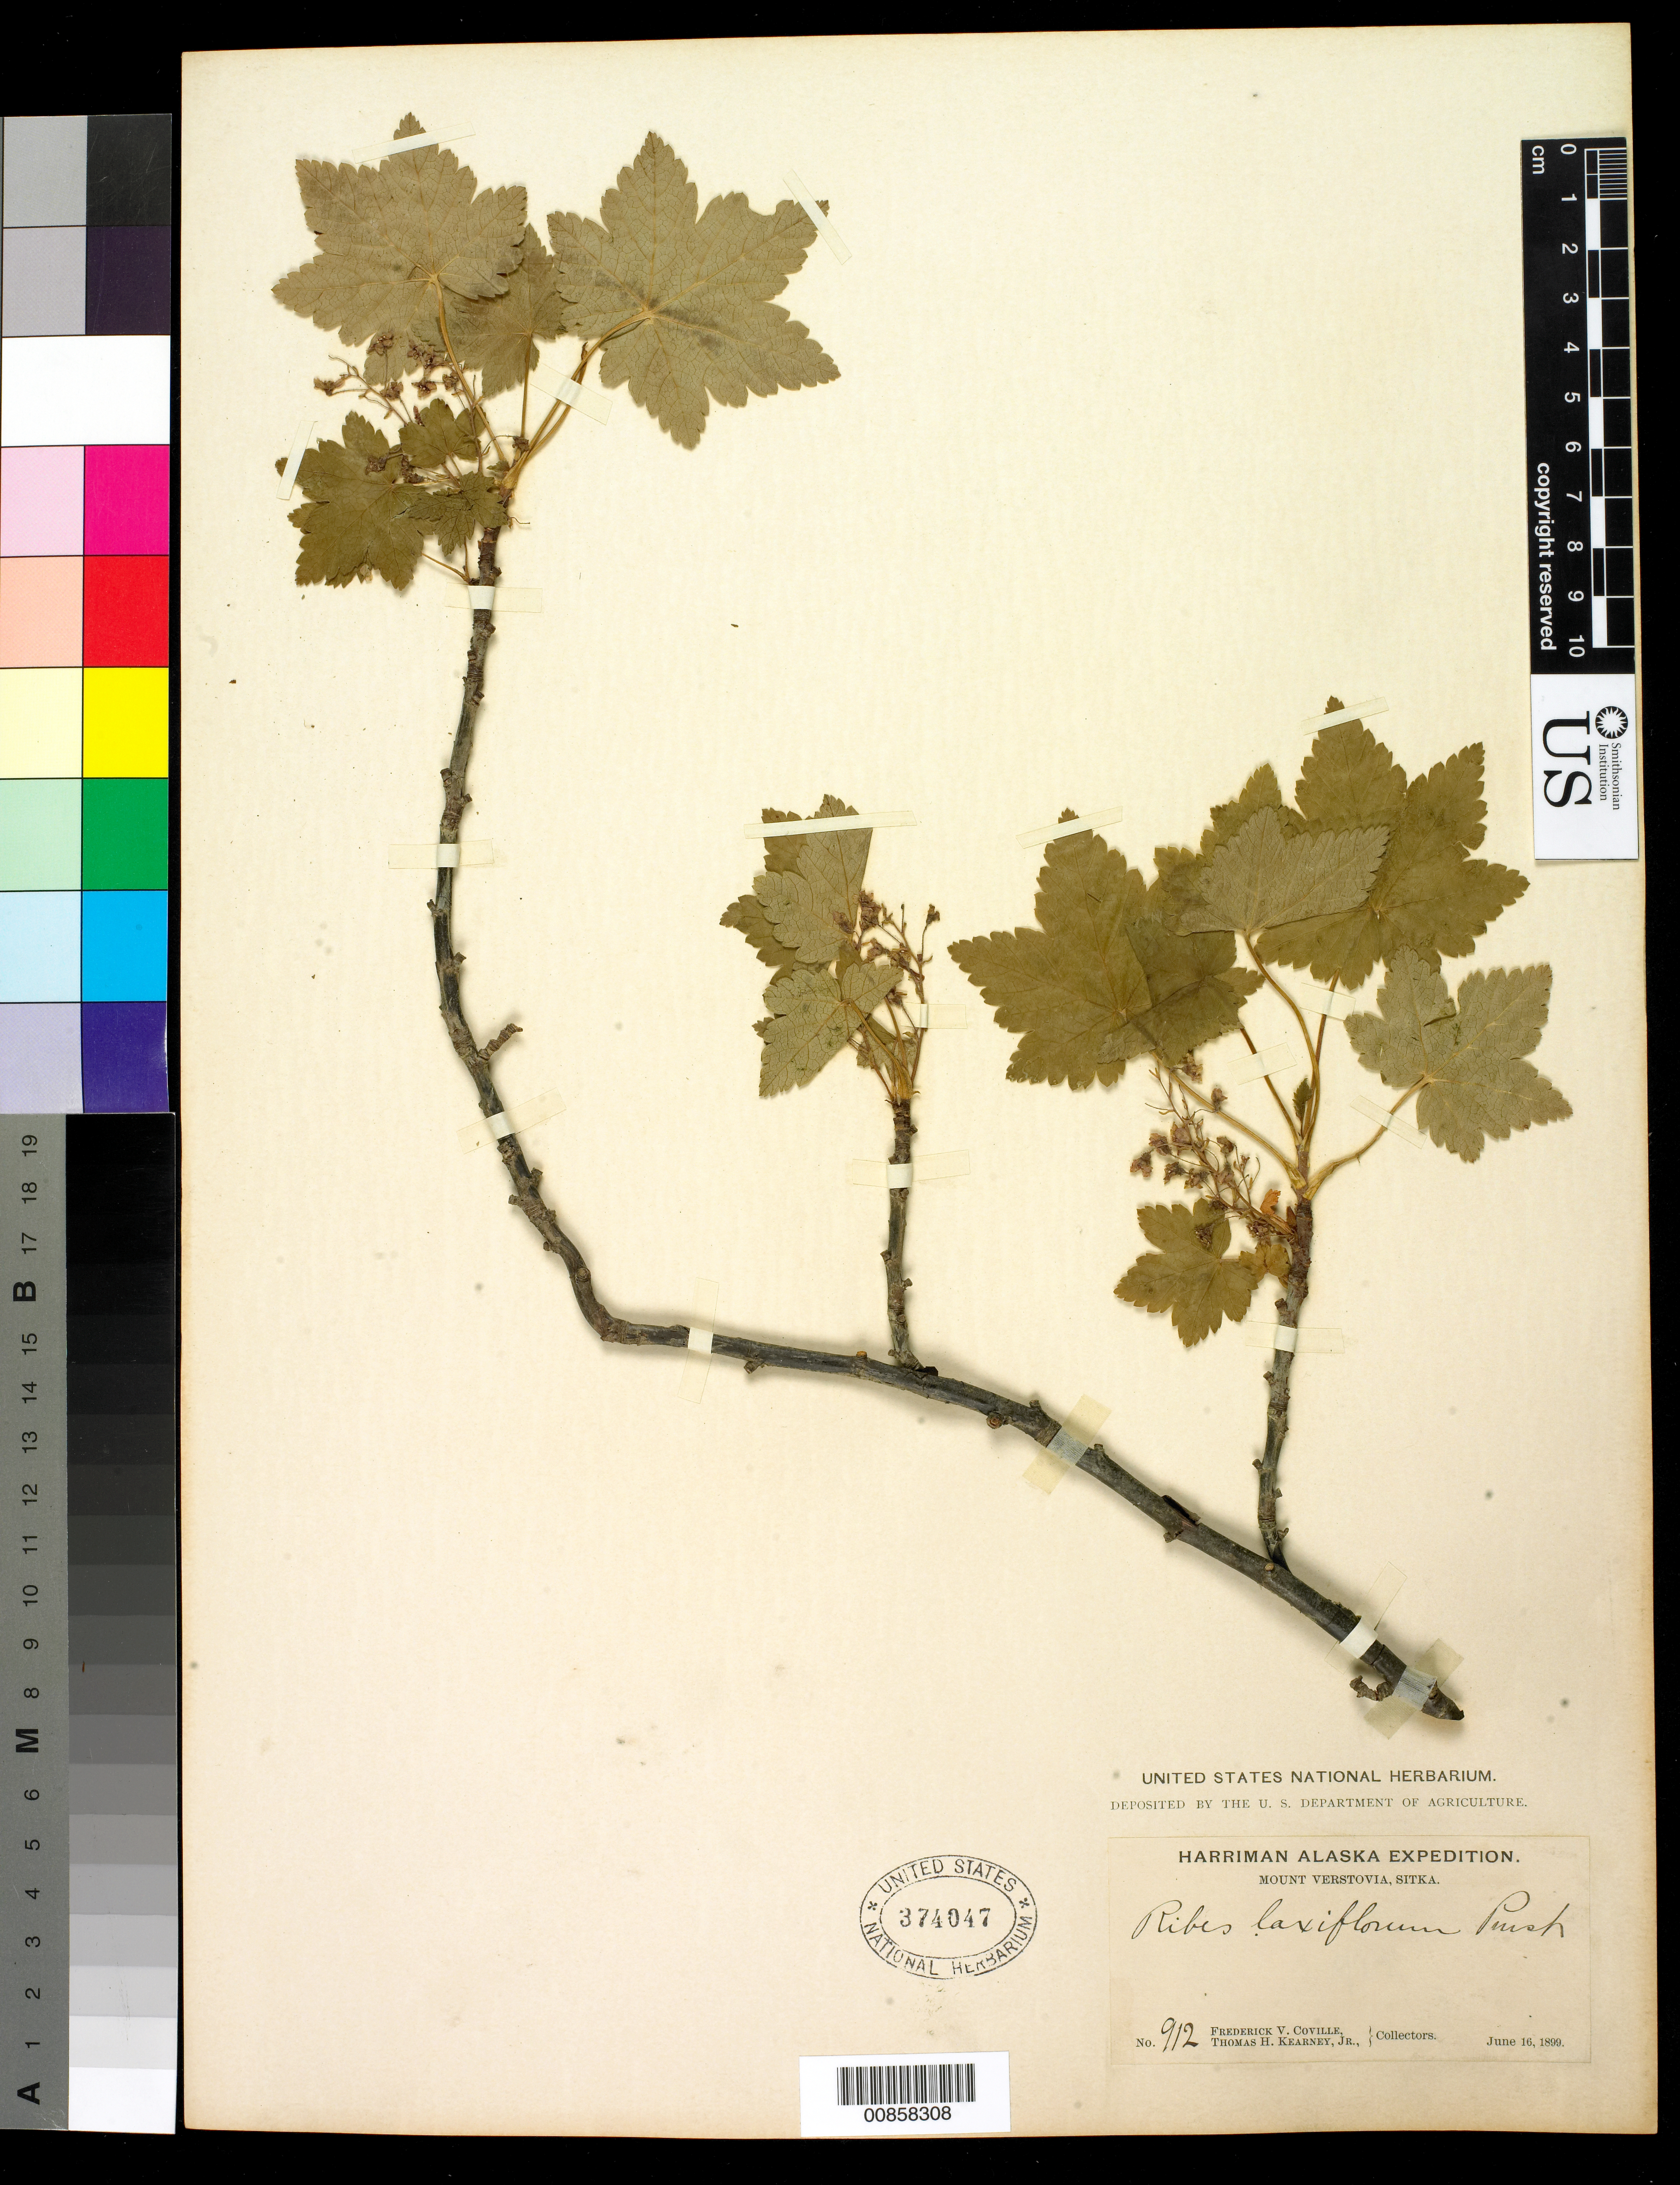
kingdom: Plantae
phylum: Tracheophyta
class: Magnoliopsida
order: Saxifragales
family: Grossulariaceae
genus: Ribes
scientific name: Ribes laxiflorum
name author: Pursh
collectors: F. V. Coville & T. H. Kearney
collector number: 912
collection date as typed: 16 Jun 1899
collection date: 1899-06-16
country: United States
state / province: Alaska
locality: Mount Verstovia, Sitka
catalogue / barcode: US 374047